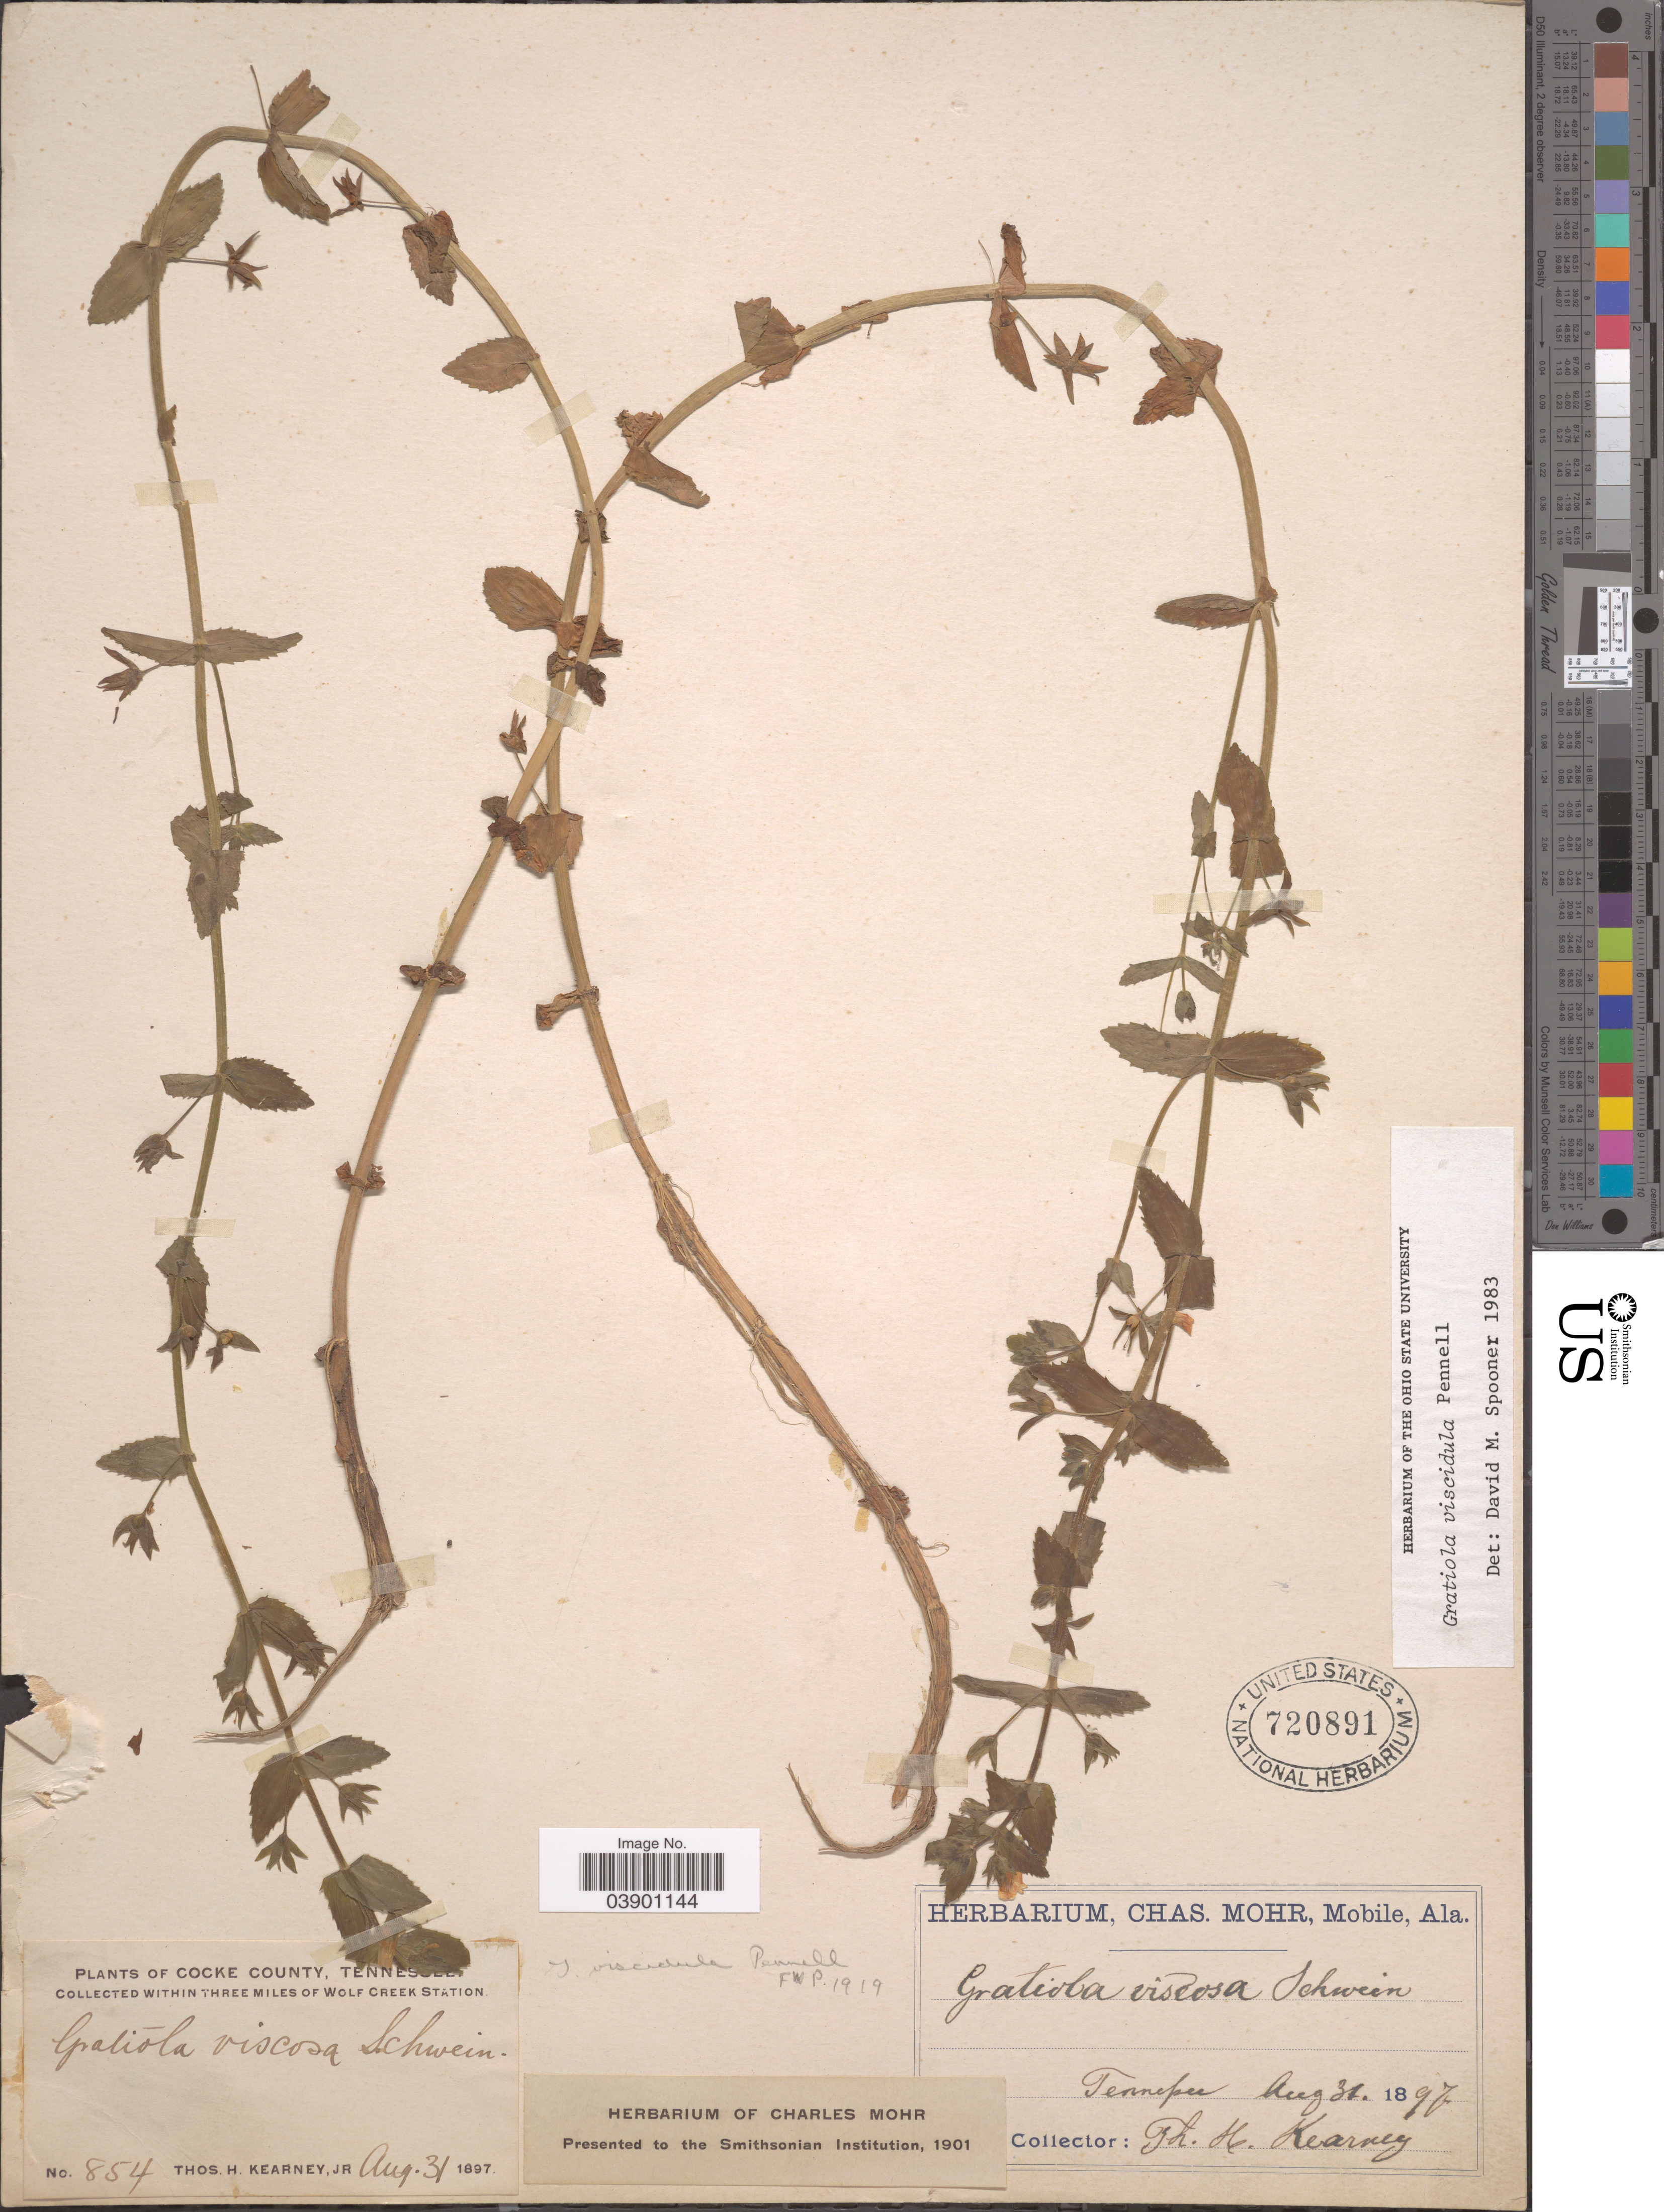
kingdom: Plantae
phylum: Tracheophyta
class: Magnoliopsida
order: Lamiales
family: Plantaginaceae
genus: Gratiola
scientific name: Gratiola viscidula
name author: Pennell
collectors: T. H. Kearney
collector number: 854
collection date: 1897-08-31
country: United States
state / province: Tennessee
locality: Cocke County. Within three miles of Wolf Creek Station.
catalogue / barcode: US 720891